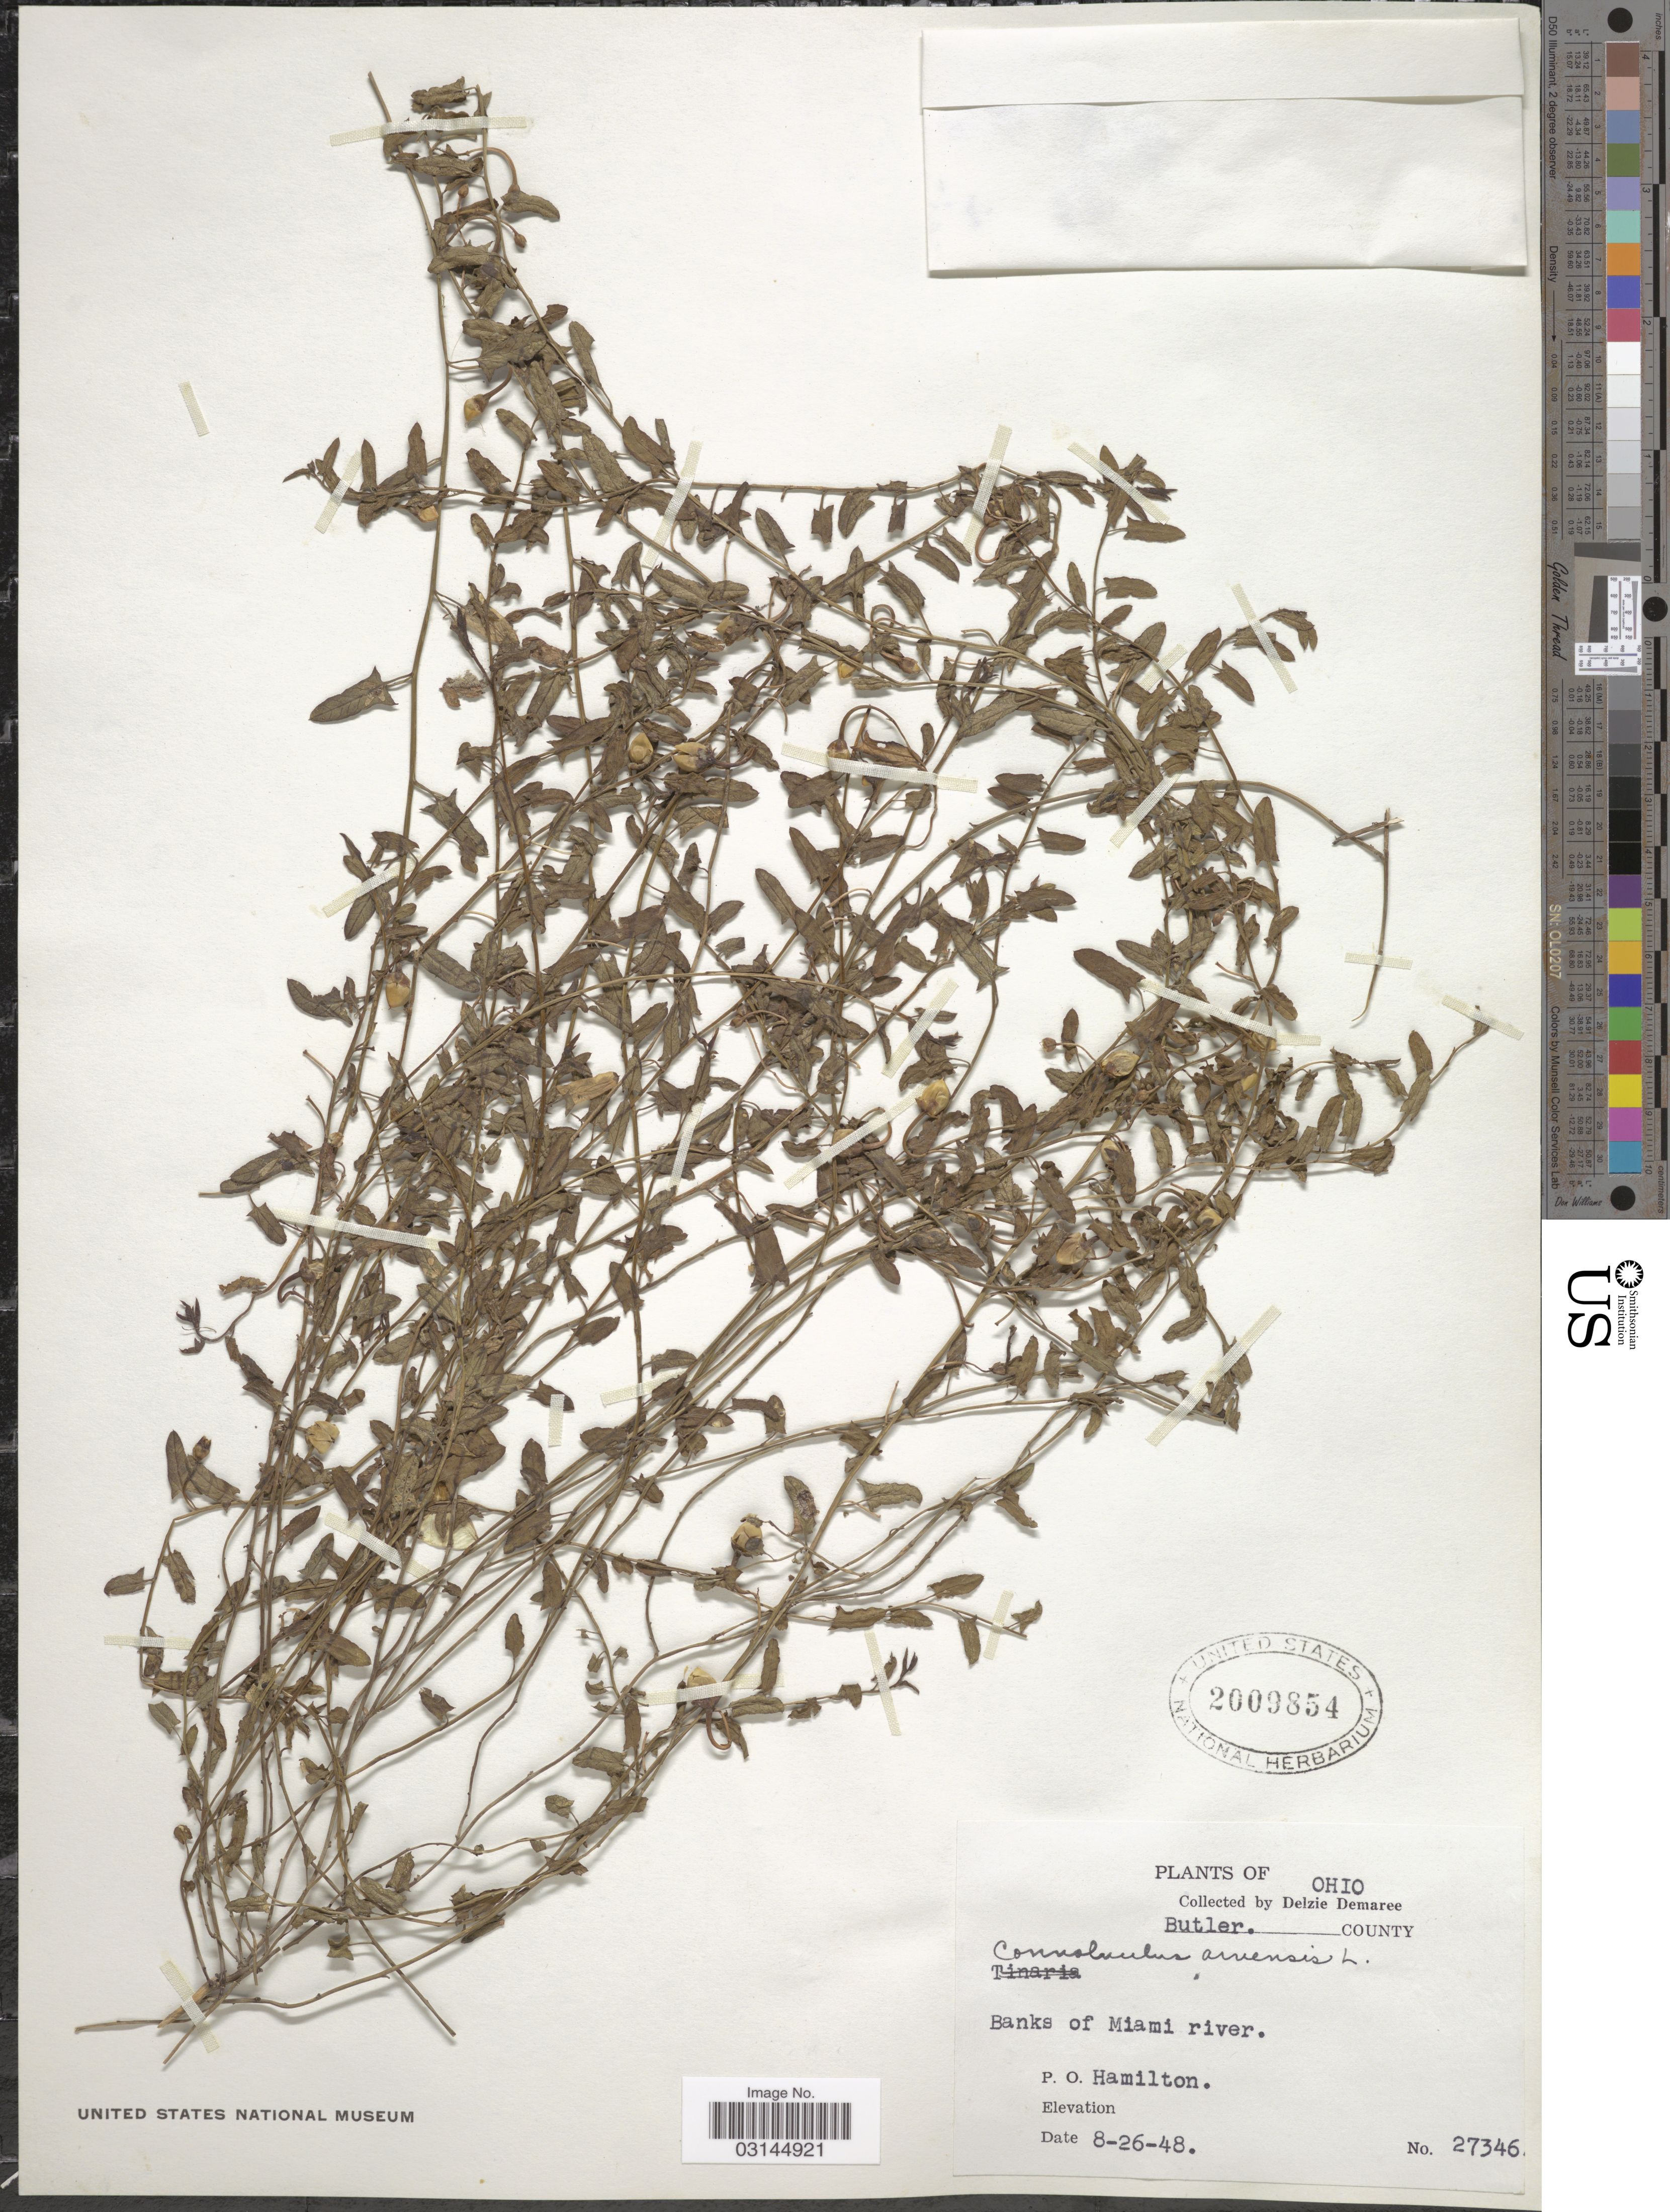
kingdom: Plantae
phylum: Tracheophyta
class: Magnoliopsida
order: Solanales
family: Convolvulaceae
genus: Convolvulus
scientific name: Convolvulus arvensis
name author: L.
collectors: D. Demaree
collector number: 27346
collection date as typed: Transcribed d/m/y: 26/8/48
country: United States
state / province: Ohio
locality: Butler County, Banks of Miami river, P.O. Hamilton.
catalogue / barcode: US 2009854